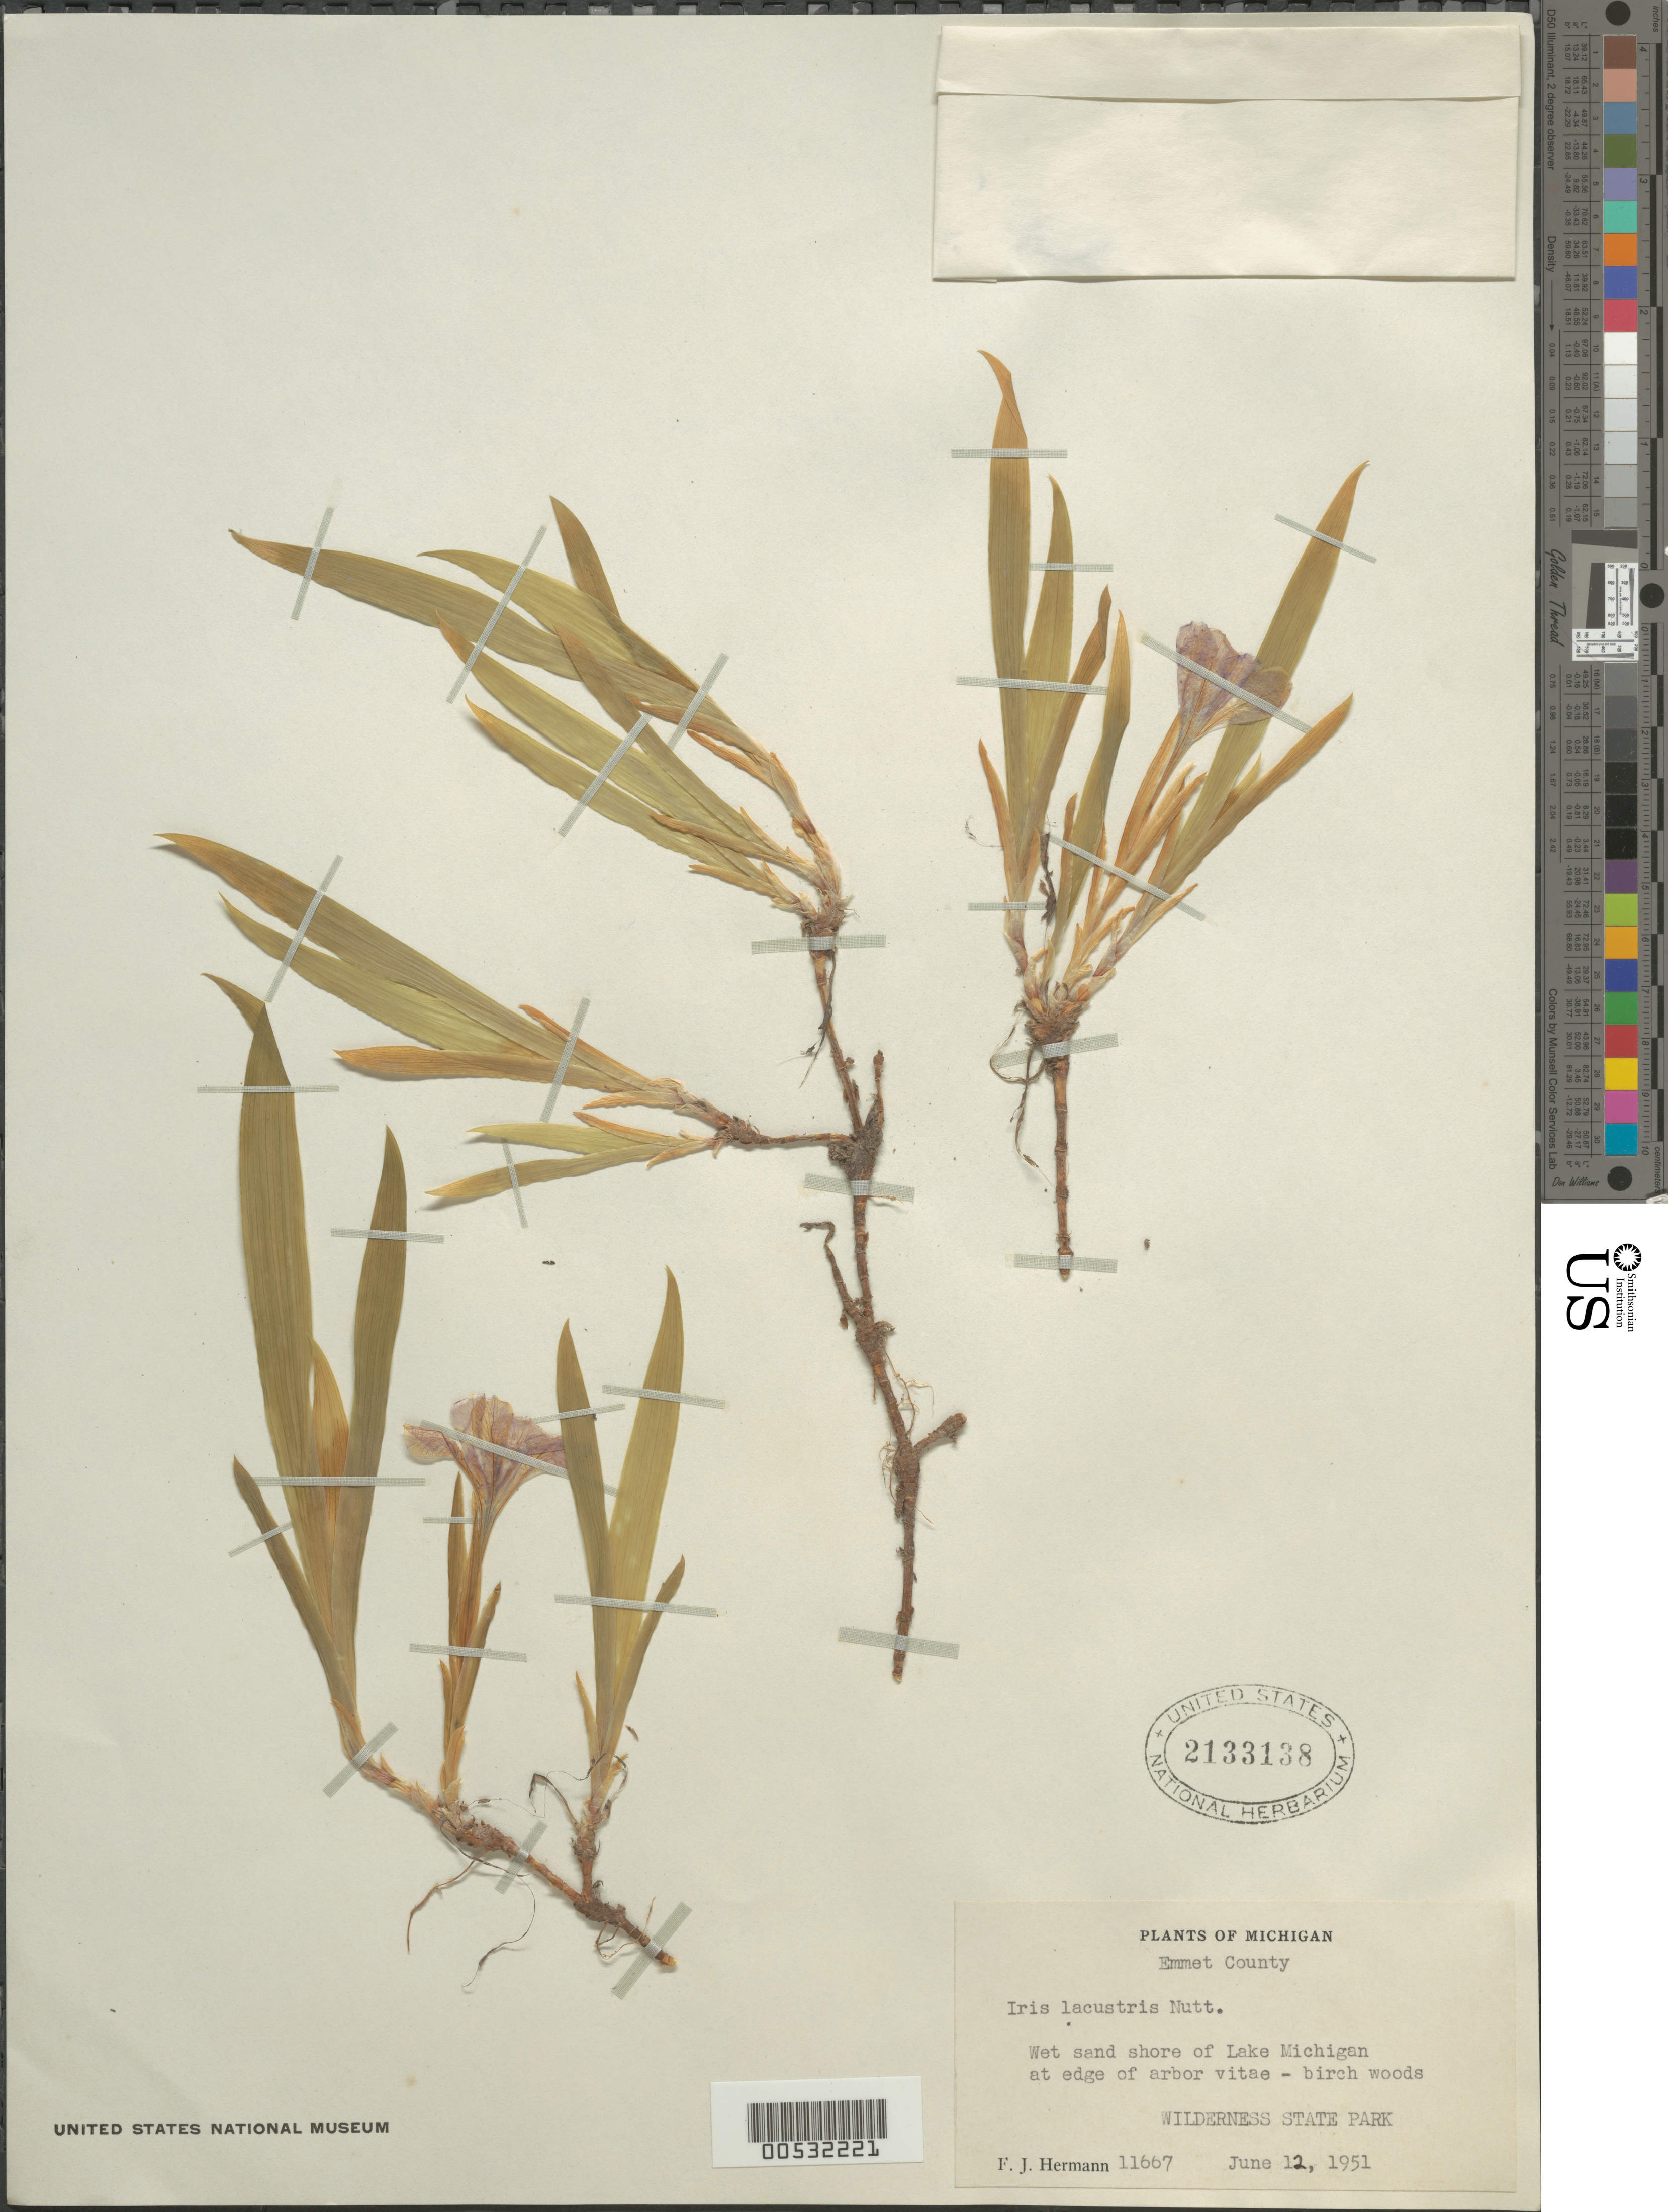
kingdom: Plantae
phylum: Tracheophyta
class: Liliopsida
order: Asparagales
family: Iridaceae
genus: Iris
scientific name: Iris lacustris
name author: Nutt.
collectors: F. J. Hermann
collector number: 11667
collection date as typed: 12 Jun 1951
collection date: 1951-06-12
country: United States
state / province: Michigan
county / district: Emmet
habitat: Wet sand.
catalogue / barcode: US 2133138